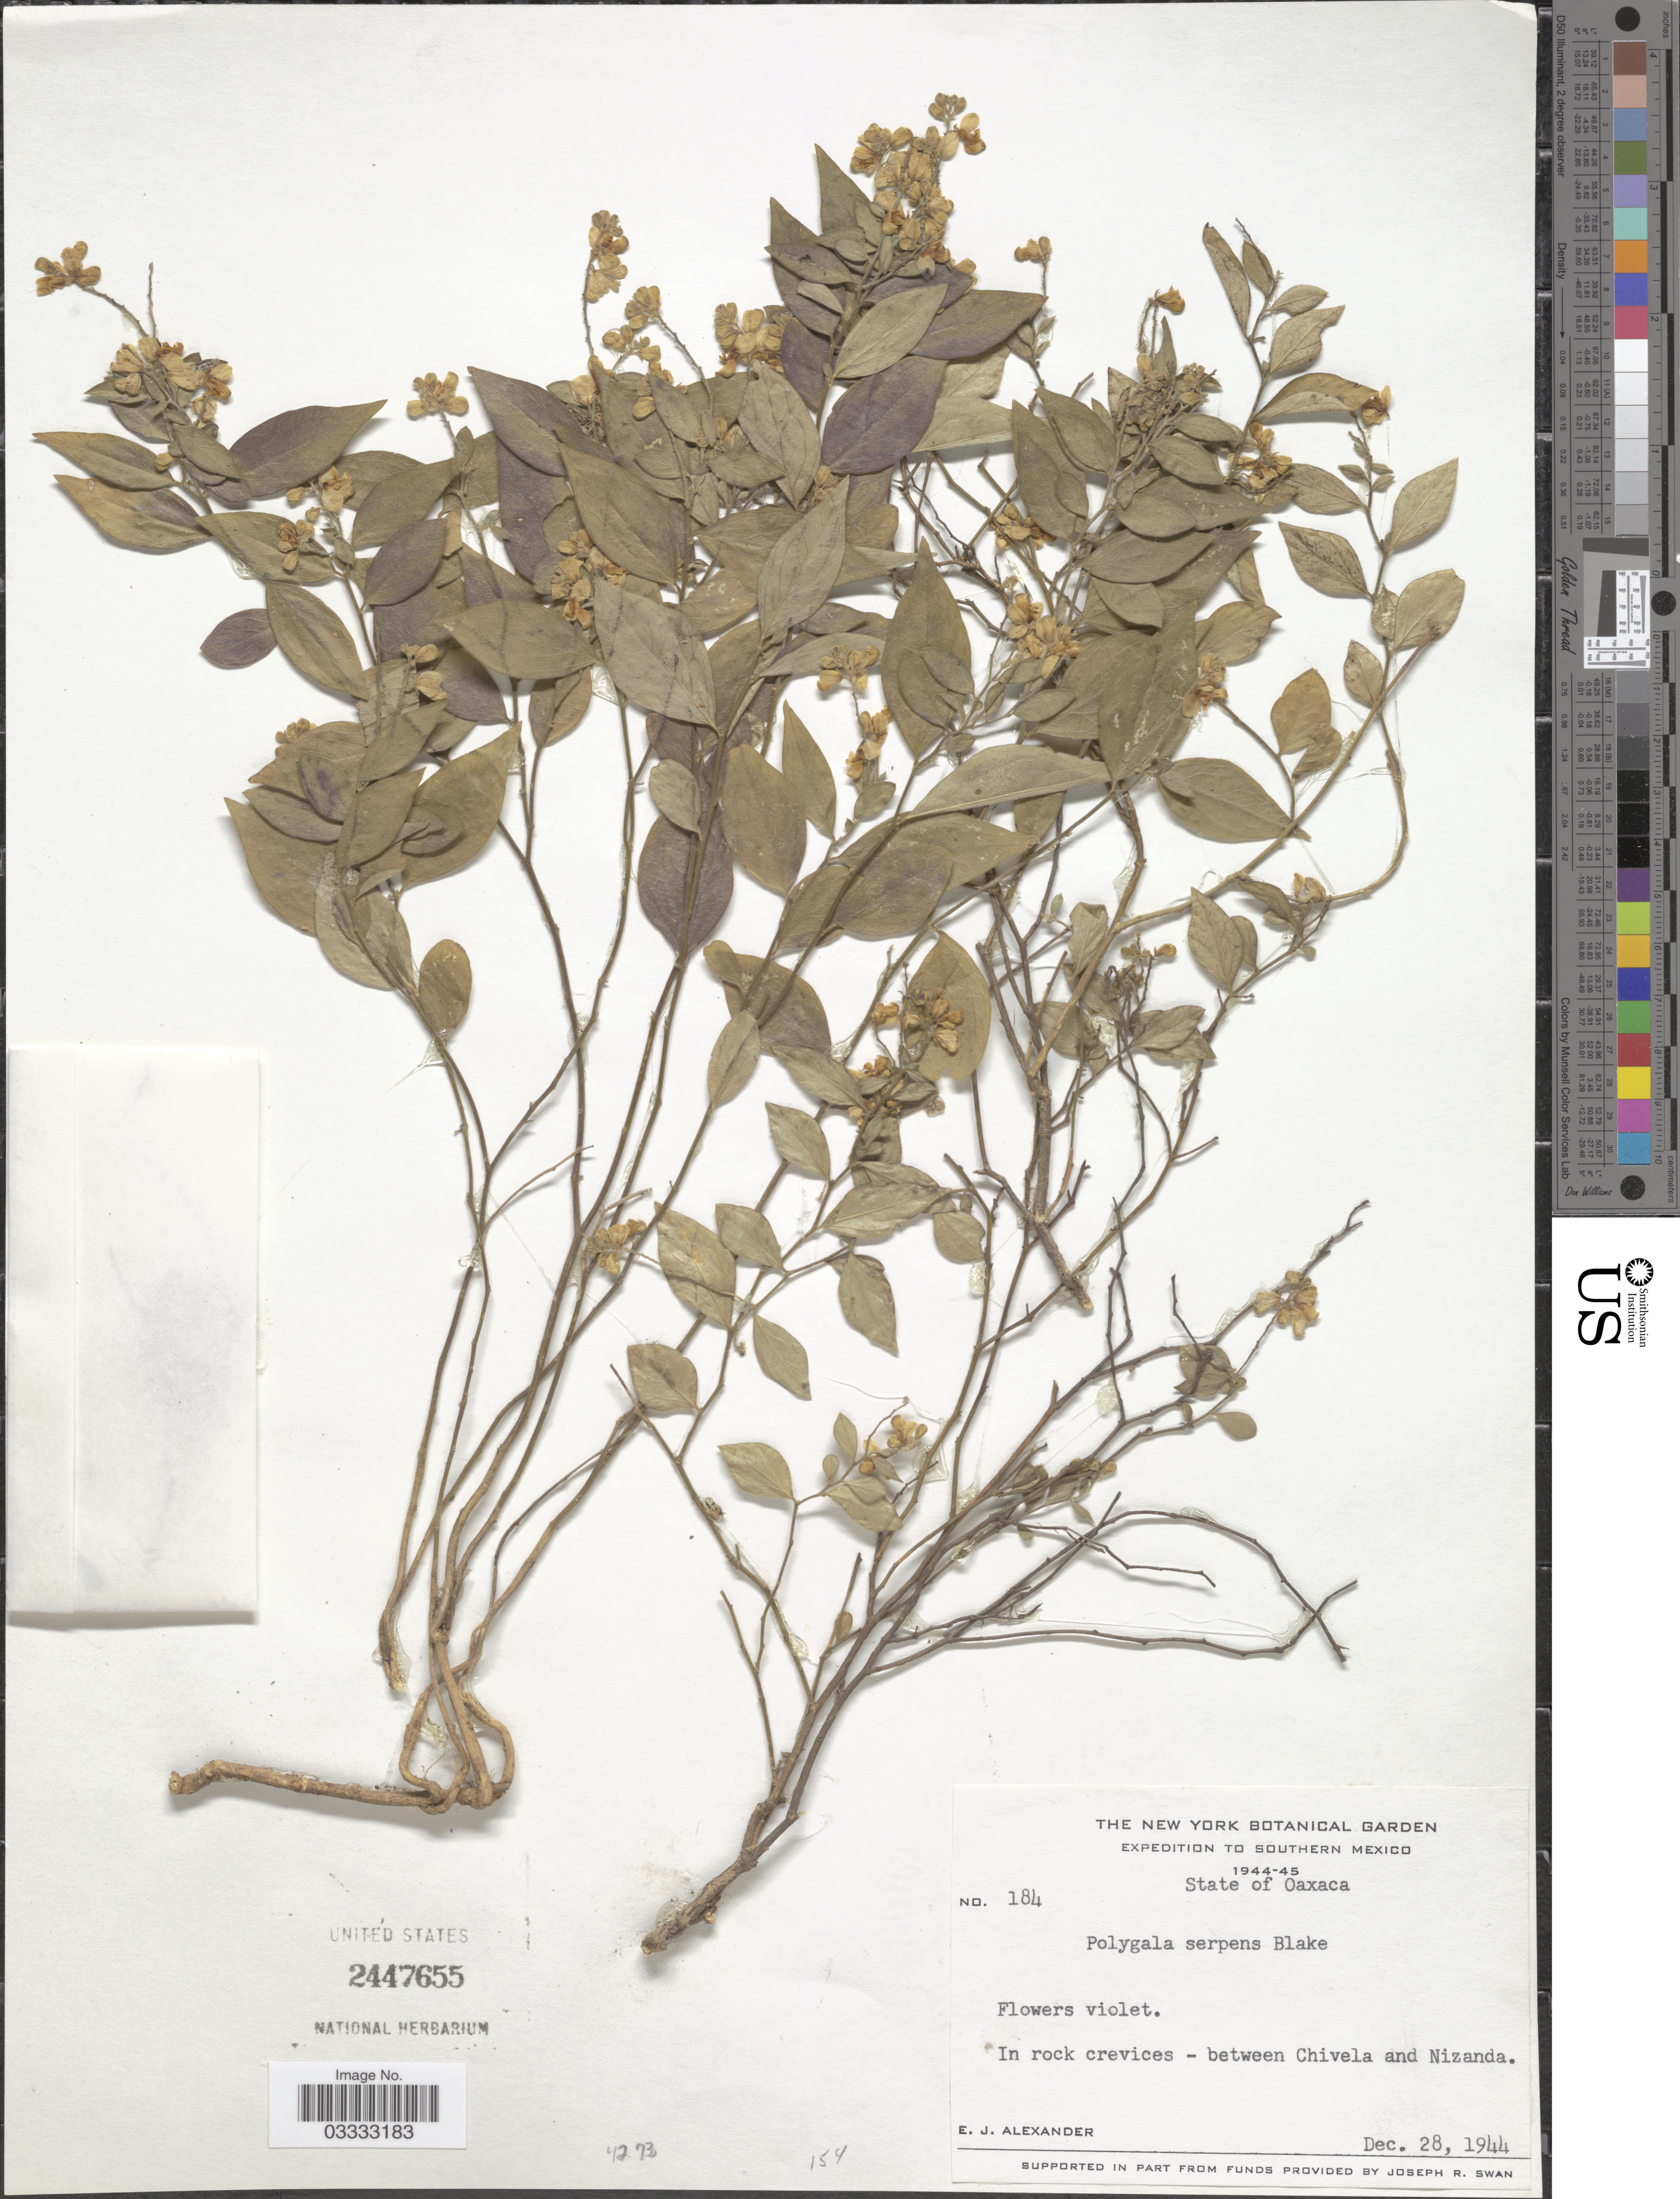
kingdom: Plantae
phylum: Tracheophyta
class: Magnoliopsida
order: Fabales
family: Polygalaceae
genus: Hebecarpa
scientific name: Hebecarpa velutina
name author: (C. Presl) J.R. Abbott & J.F.B. Pastore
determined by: Strong, Mark T., (BOT), Smithsonian Institution - National Museum of Natural History (UNITED STATES)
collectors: E. J. Alexander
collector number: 184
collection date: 1944-12-28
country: Mexico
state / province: Oaxaca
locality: Southern Mexico. In rock crevices - between Chivela and Nizanda.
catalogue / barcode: US 2447655